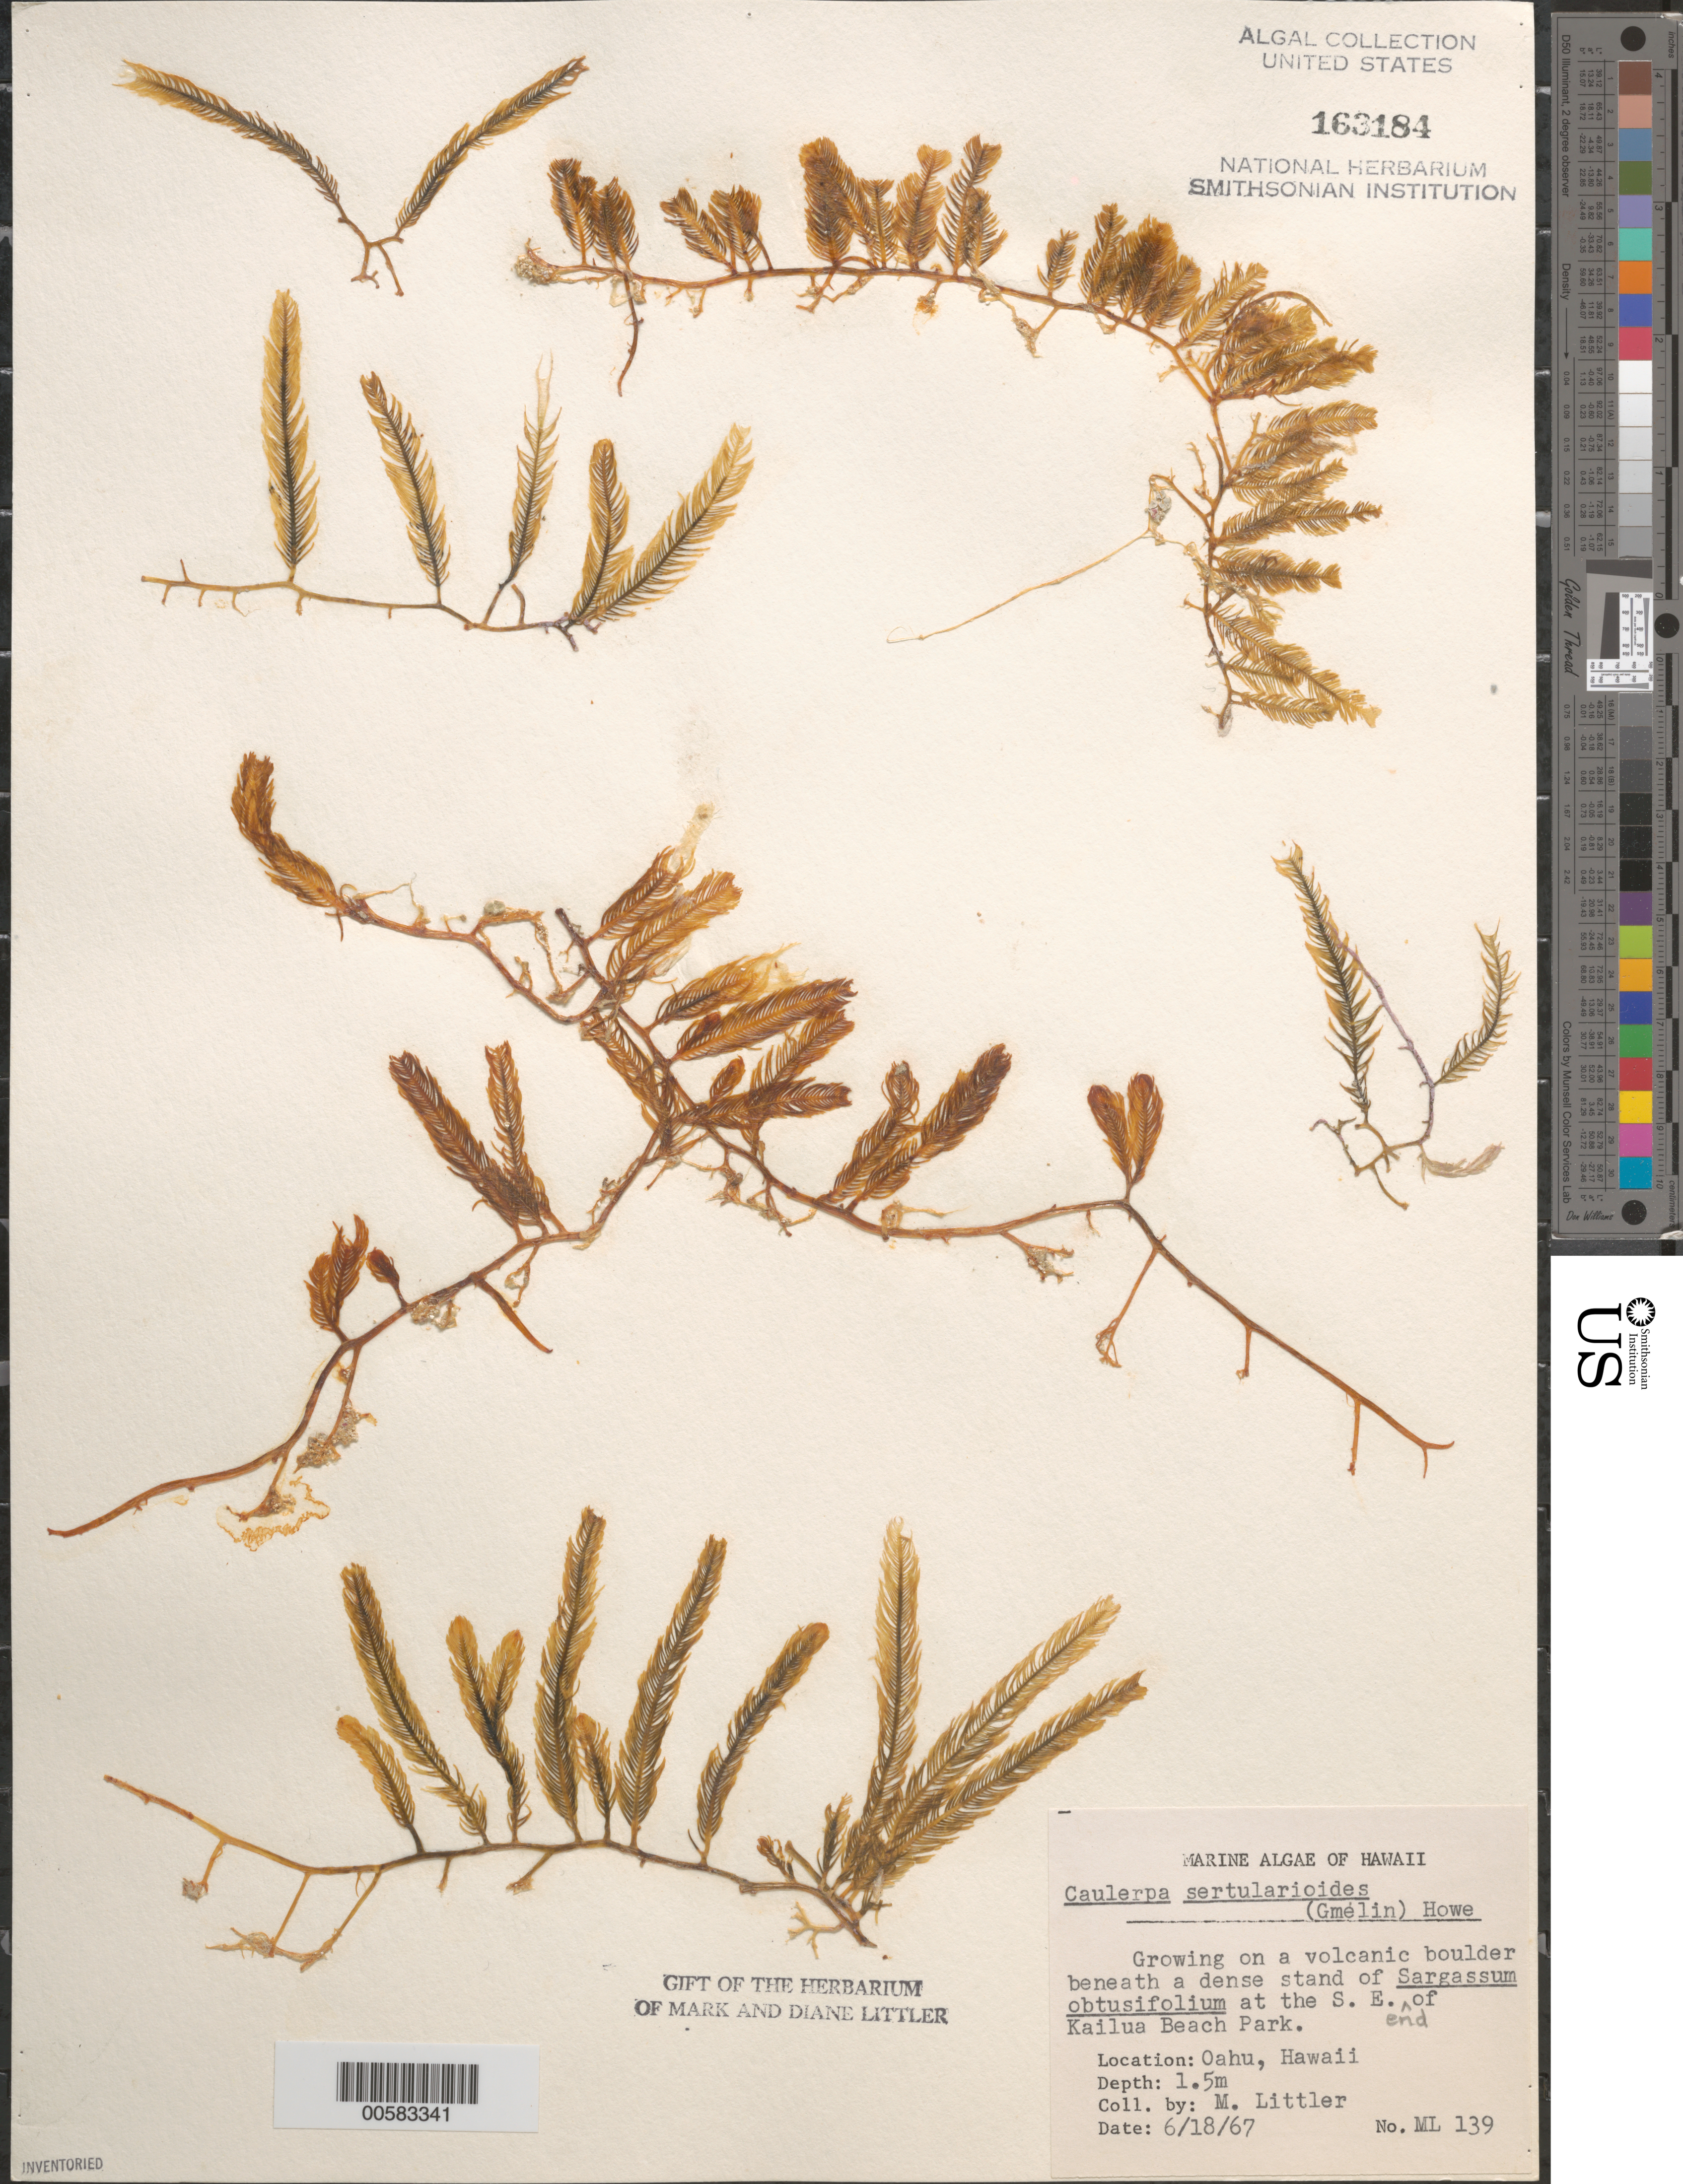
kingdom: Plantae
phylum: Chlorophyta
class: Ulvophyceae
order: Bryopsidales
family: Caulerpaceae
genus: Caulerpa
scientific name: Caulerpa sertularioides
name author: (S.G. Gmel.) M. Howe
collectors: M. M. Littler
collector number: ML 139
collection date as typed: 18 Jun 1967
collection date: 1967-06-18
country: United States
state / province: Hawaii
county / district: Honolulu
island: Oahu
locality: Kailua Beach Park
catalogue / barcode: US 163184